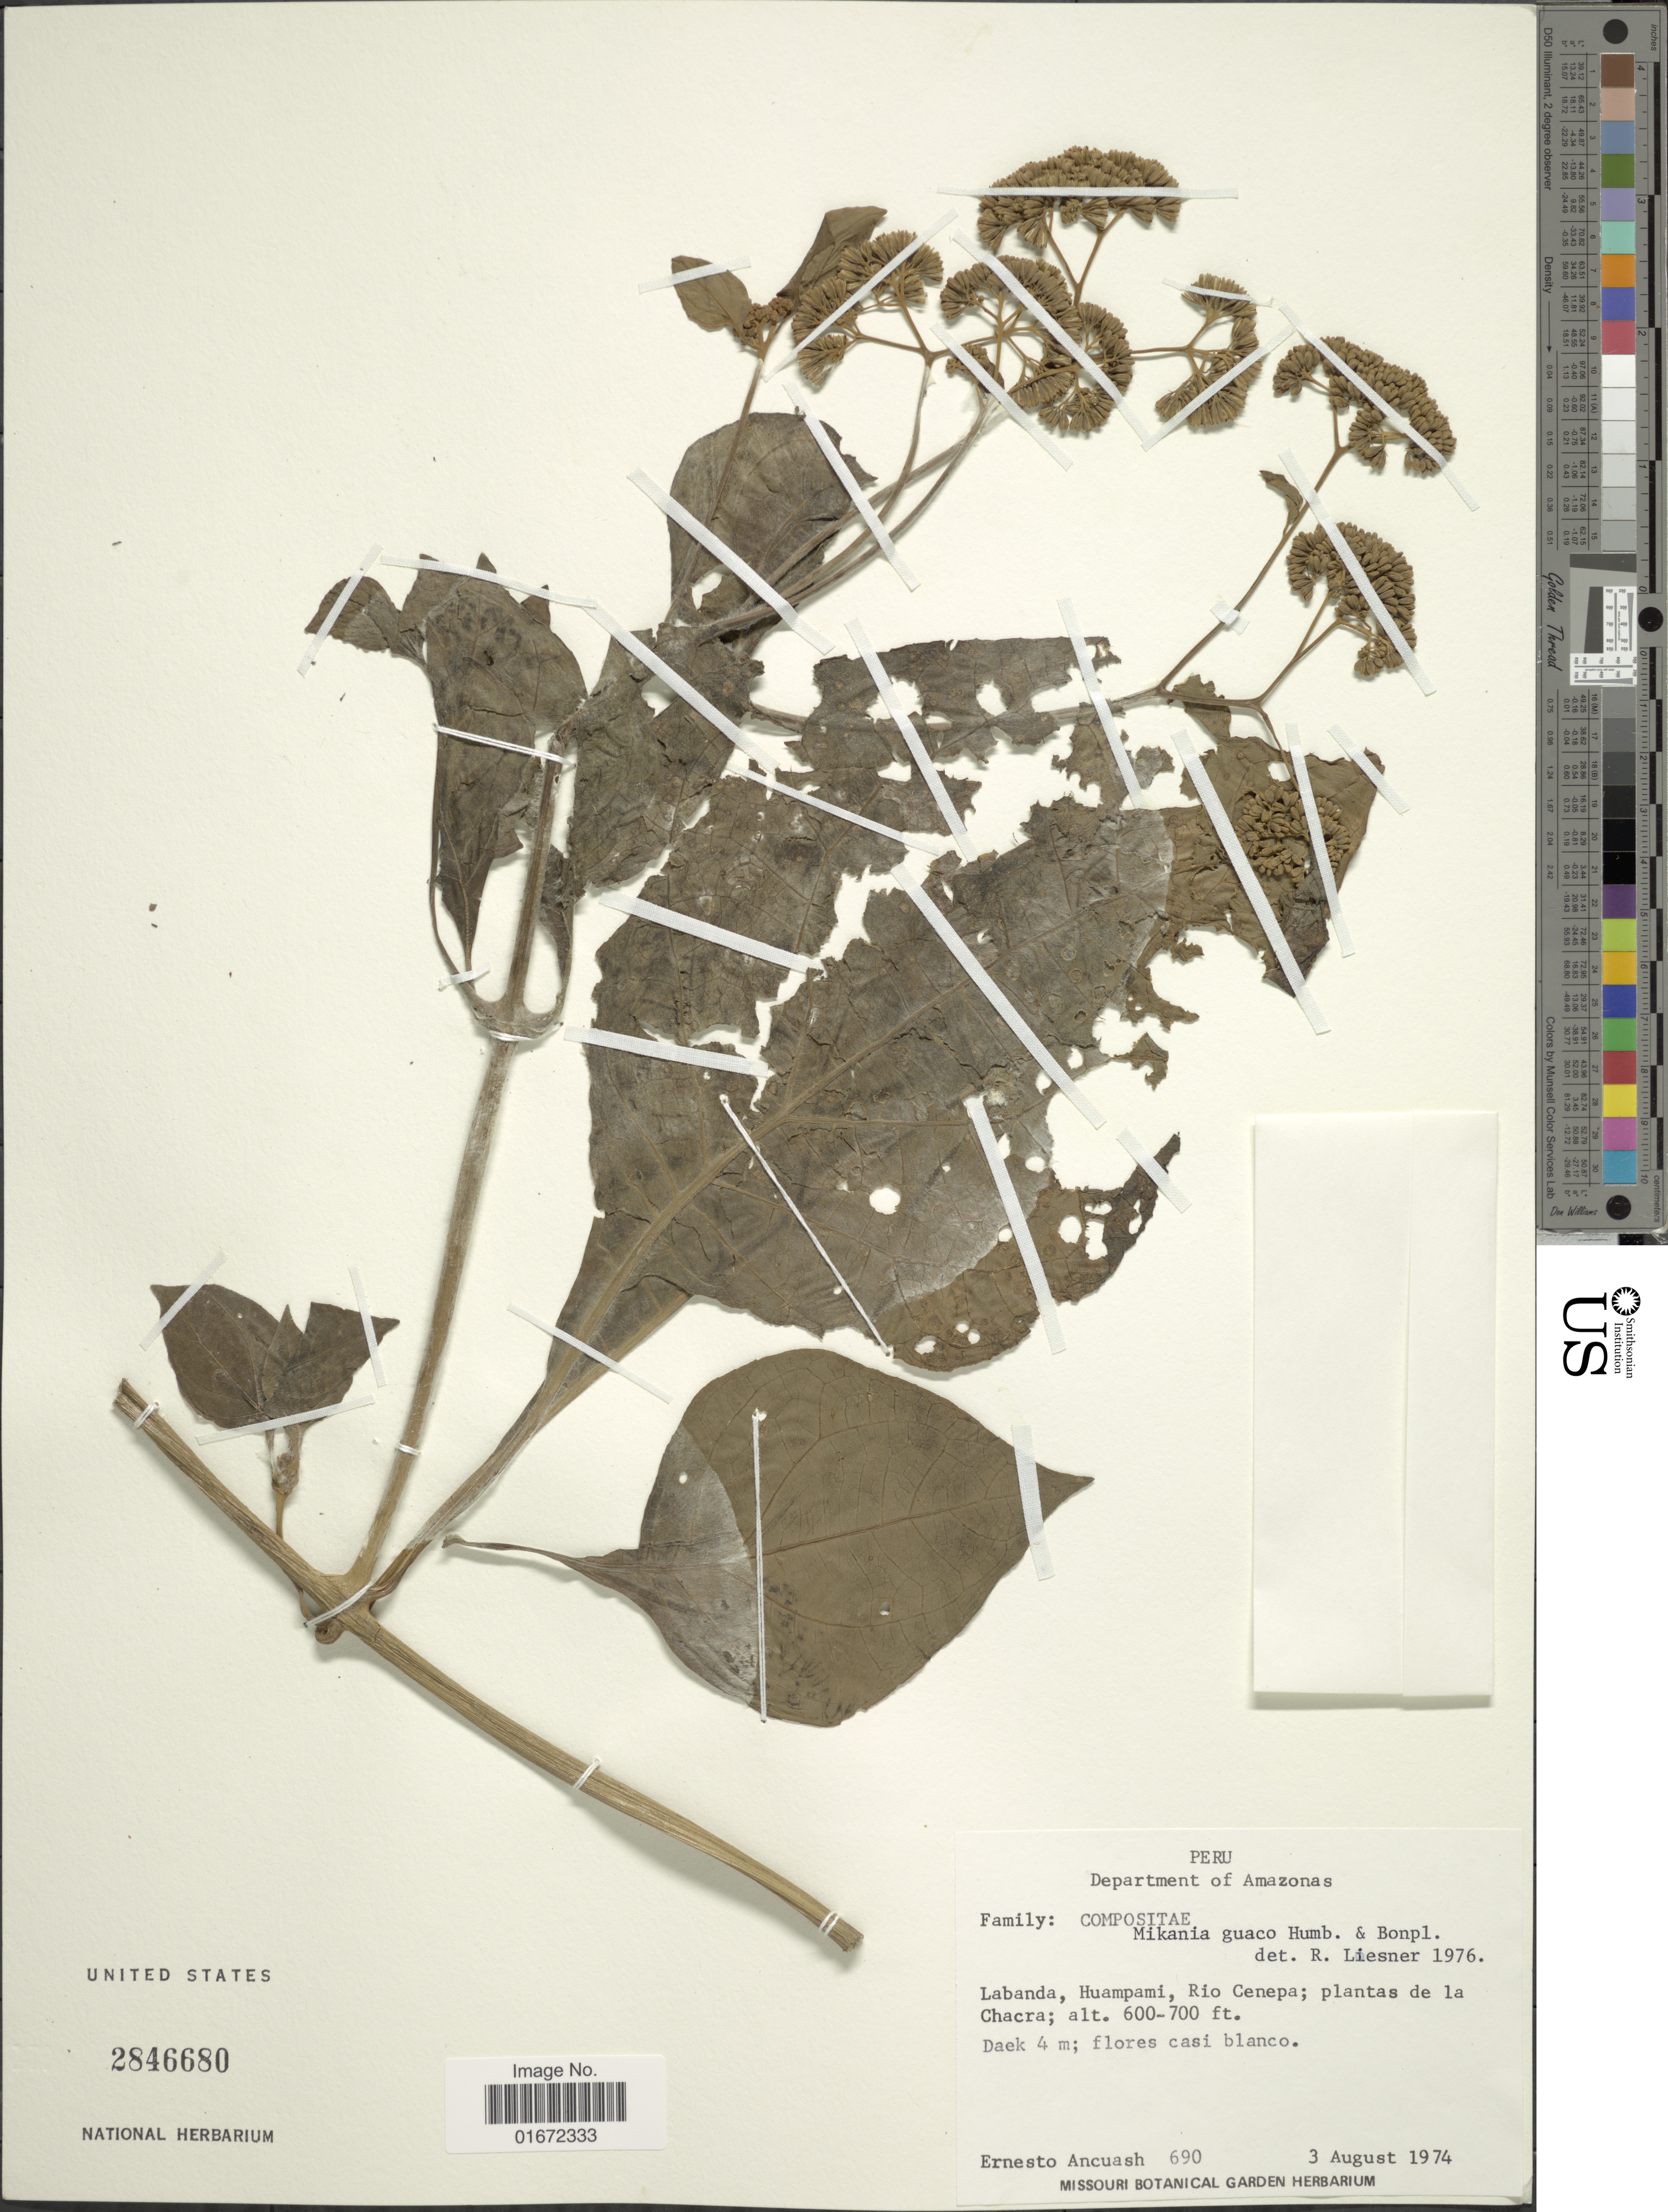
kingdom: Plantae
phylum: Tracheophyta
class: Magnoliopsida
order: Asterales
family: Asteraceae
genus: Mikania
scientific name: Mikania guaco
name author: Humb. & Bonpl.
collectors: E. Ancuash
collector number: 690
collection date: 1974-08-03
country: Peru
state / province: Amazonas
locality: Department of Amazonas. Labanda, Huampami, Rio Cenepa; plantas de la Chacra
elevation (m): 183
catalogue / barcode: US 2846680